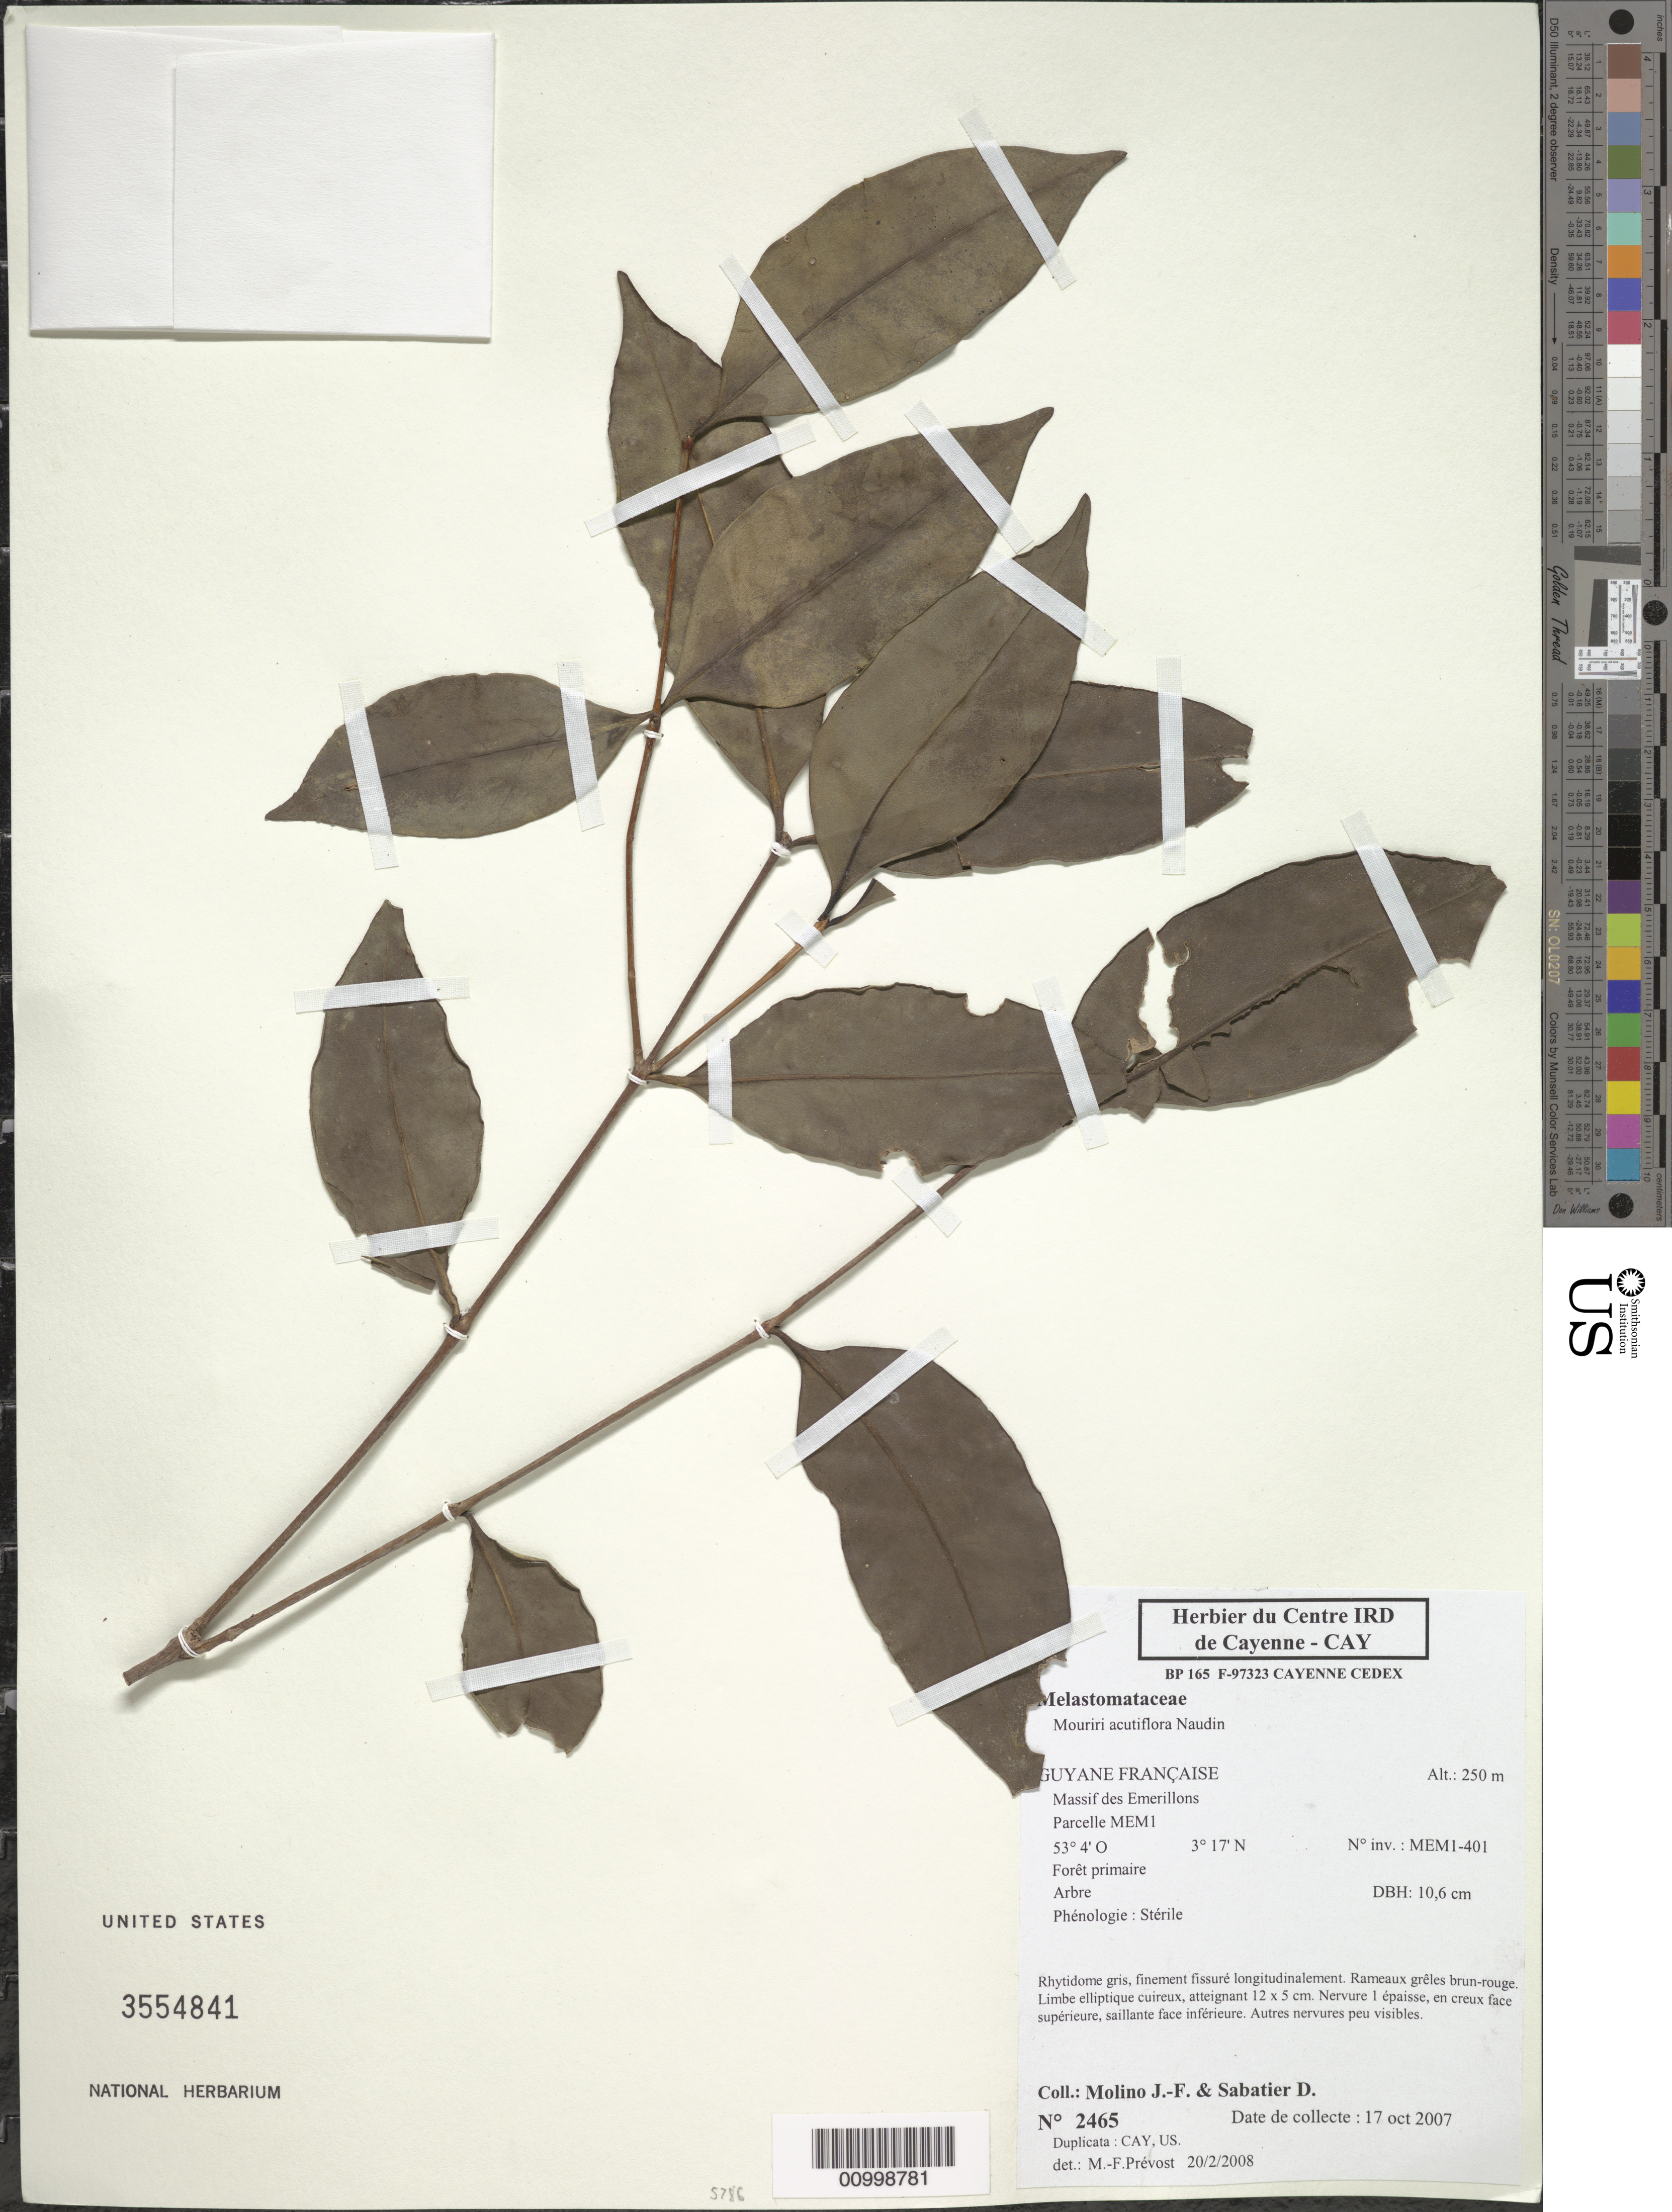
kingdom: Plantae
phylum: Tracheophyta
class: Magnoliopsida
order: Myrtales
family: Melastomataceae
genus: Mouriri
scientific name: Mouriri acutiflora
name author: Naudin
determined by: Prévost, M.-F.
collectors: J. Molino & D. Sabatier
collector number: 2465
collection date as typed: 17-Oct-07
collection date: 2007-10-17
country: French Guiana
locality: Massif des Emerillons. Parcelle MEM1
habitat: Foret primaire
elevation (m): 250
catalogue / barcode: US 3554841